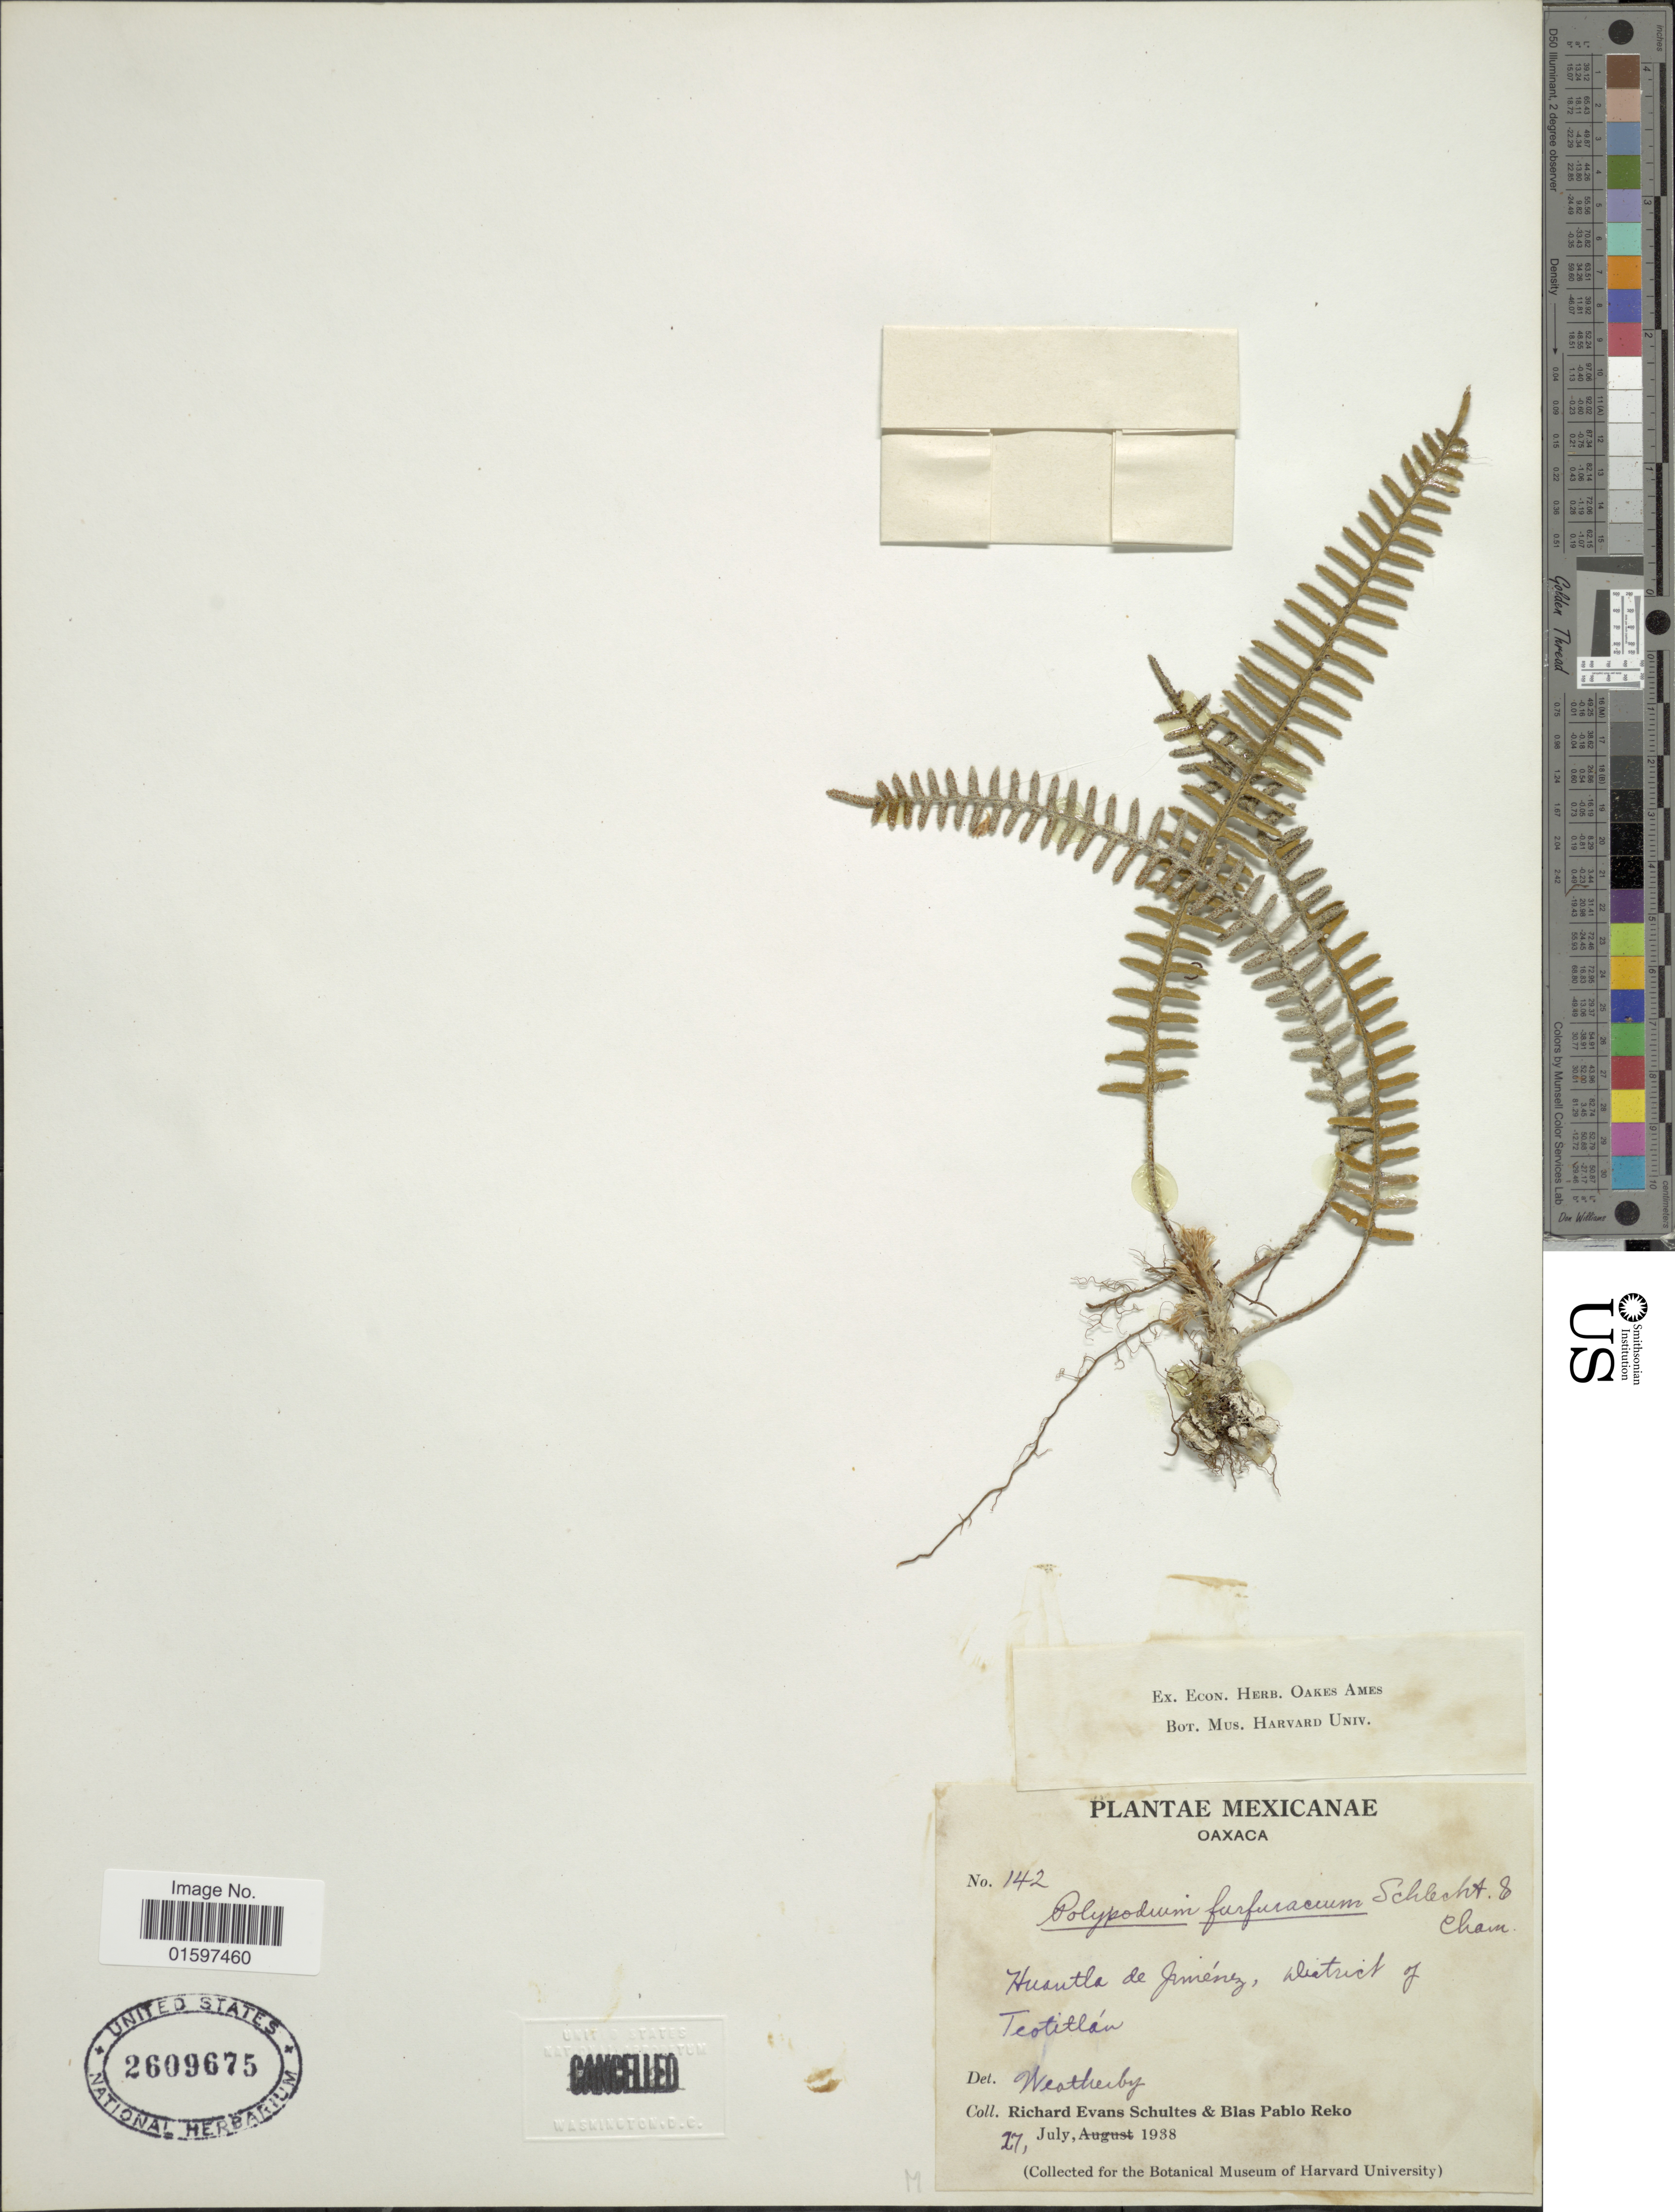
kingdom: Plantae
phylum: Tracheophyta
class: Polypodiopsida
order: Polypodiales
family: Polypodiaceae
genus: Pleopeltis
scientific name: Pleopeltis furfuracea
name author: (Schltdl. & Cham.) A.R. Sm. & Tejero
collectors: R. E. Schultes & B. P. Reko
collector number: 142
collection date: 1938-07-27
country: Mexico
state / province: Oaxaca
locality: Huantla de Jiménz, District of Teotitlán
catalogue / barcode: US 2609675